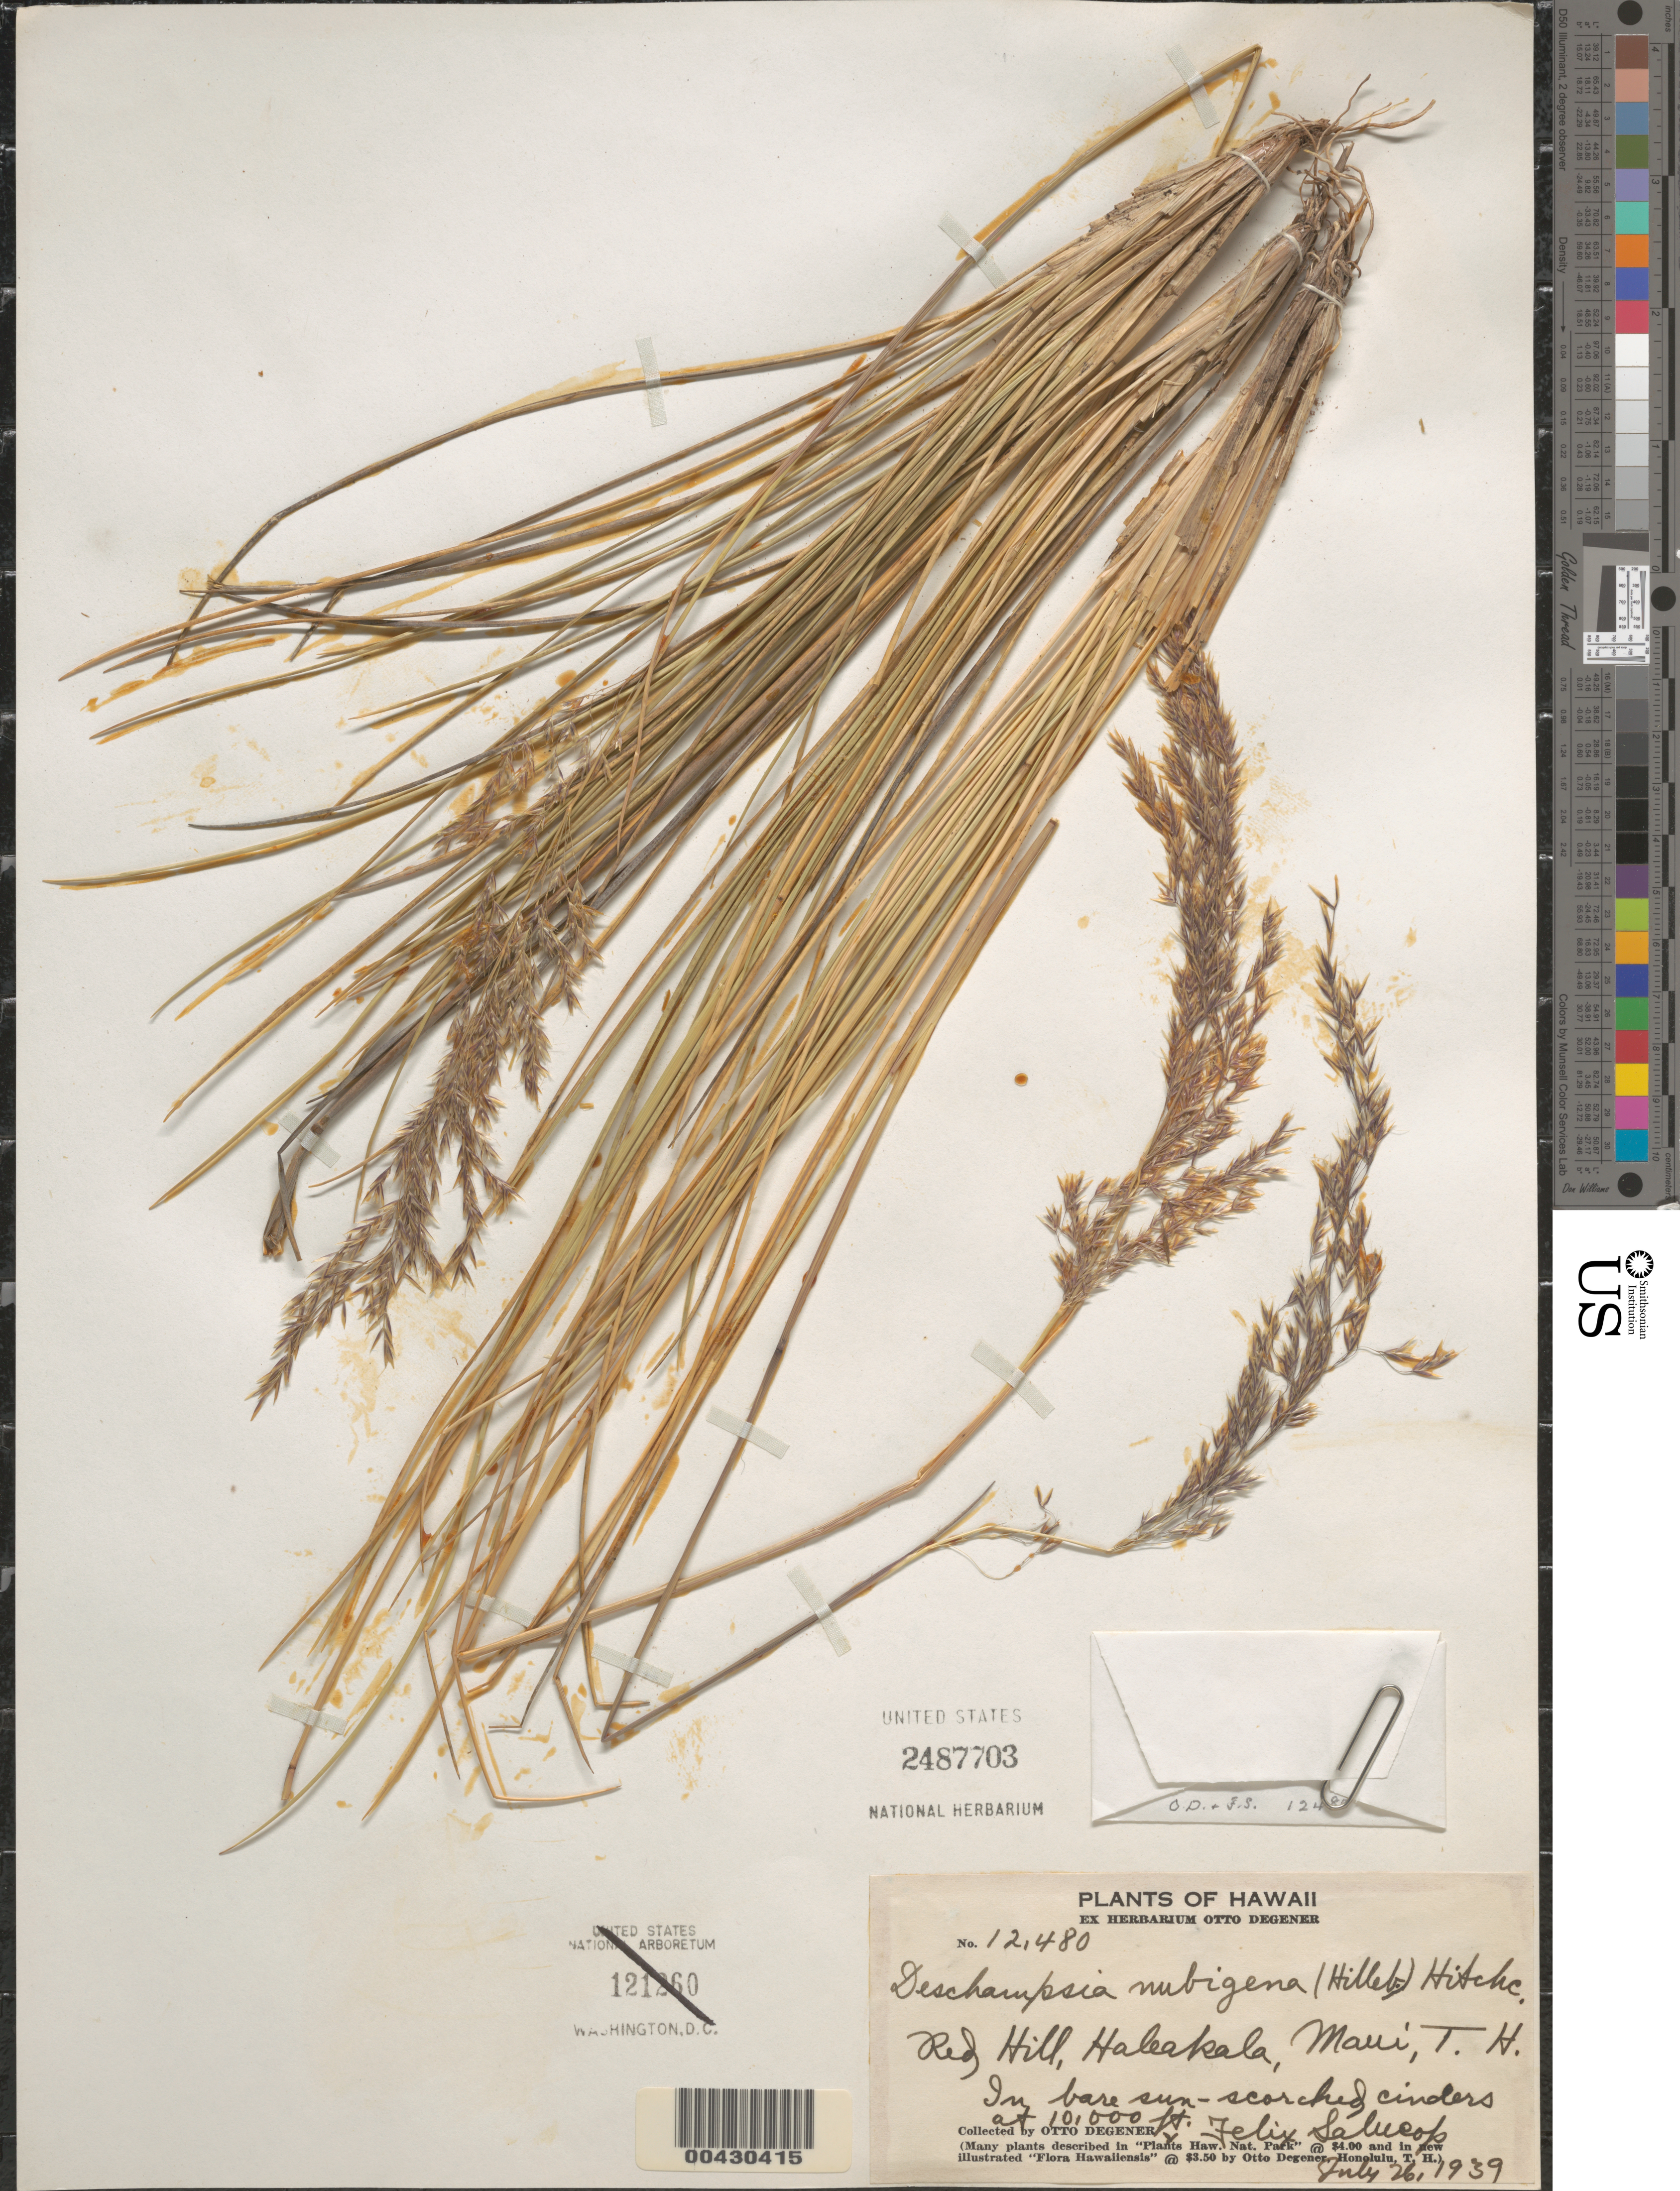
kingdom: Plantae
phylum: Tracheophyta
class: Liliopsida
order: Poales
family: Poaceae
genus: Deschampsia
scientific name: Deschampsia nubigena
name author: Hillebr.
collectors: O. Degener & F. Salucop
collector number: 12480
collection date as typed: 26 Jul 1939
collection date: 1939-07-26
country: United States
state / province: Hawaii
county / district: Maui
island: Maui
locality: Red Hill, Haleakala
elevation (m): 3048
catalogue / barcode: US 2487703